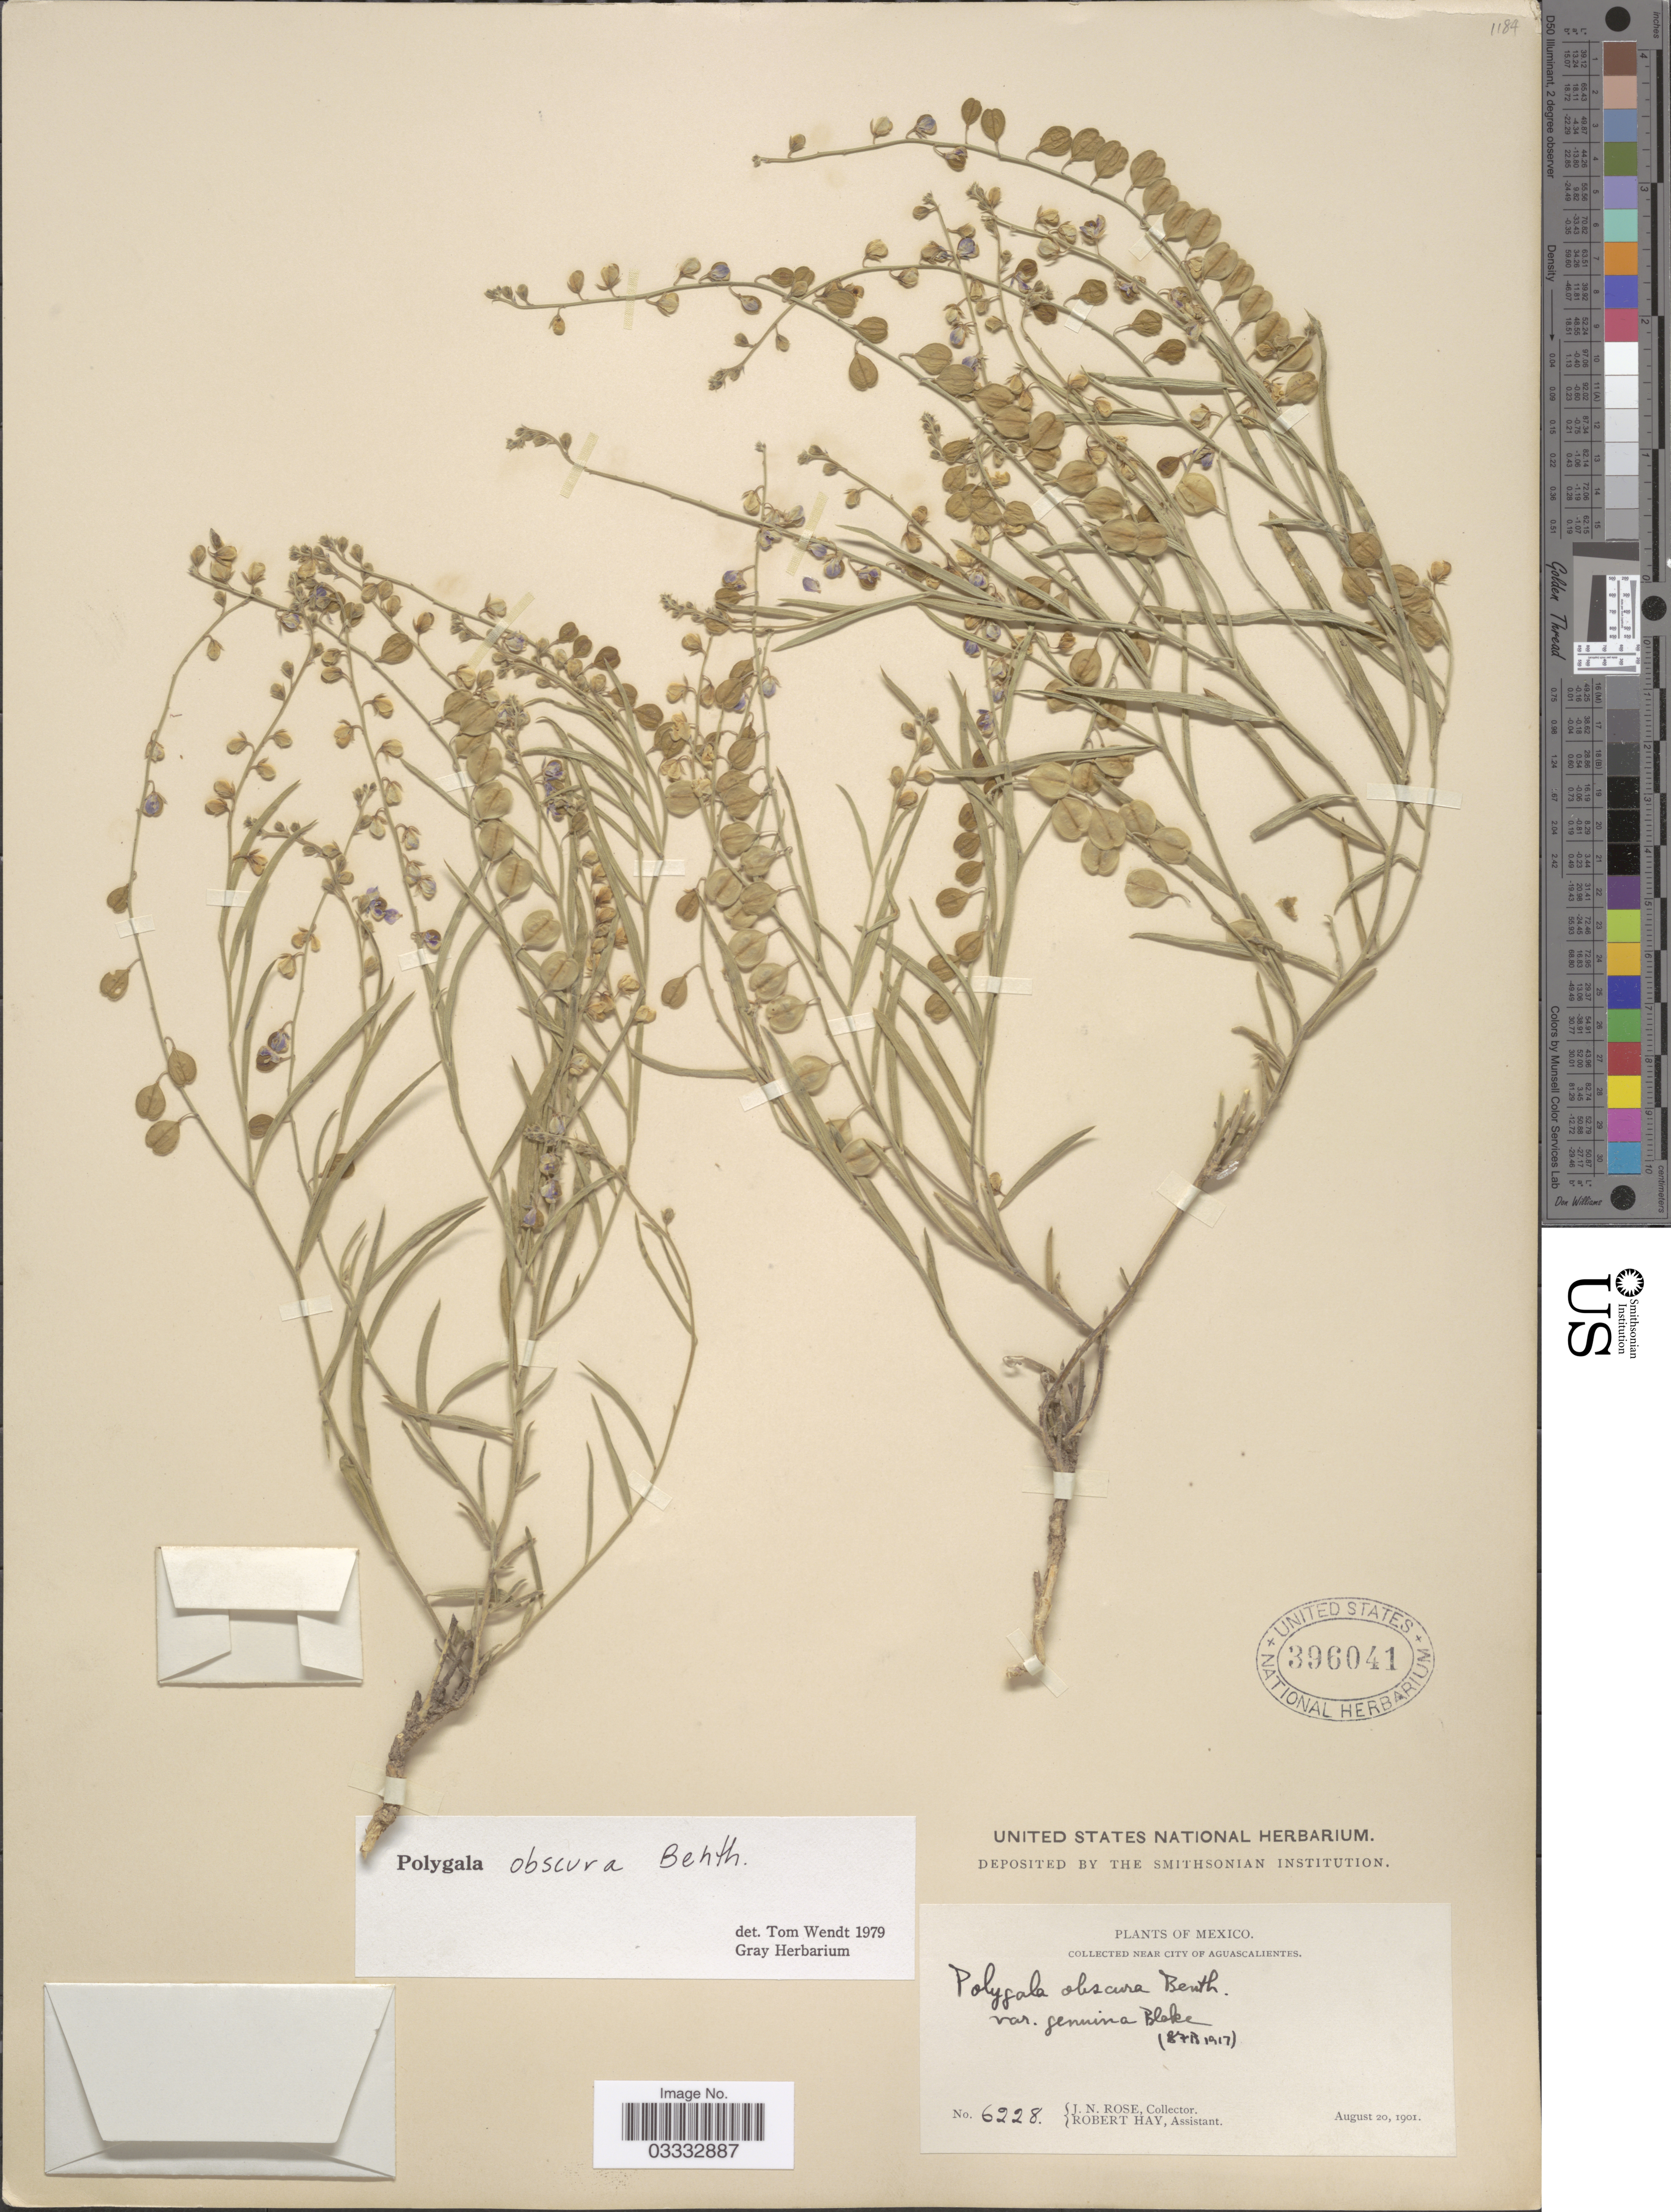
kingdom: Plantae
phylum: Tracheophyta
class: Magnoliopsida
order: Fabales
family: Polygalaceae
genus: Hebecarpa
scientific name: Hebecarpa obscura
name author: (Benth.) J.R. Abbott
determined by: Strong, Mark T., (BOT), Smithsonian Institution - National Museum of Natural History (UNITED STATES)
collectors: J. N. Rose & R. H. Hay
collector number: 6228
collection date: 1901-08-20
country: Mexico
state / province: Aguascalientes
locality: Near City of Aguascalientes.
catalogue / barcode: US 396041